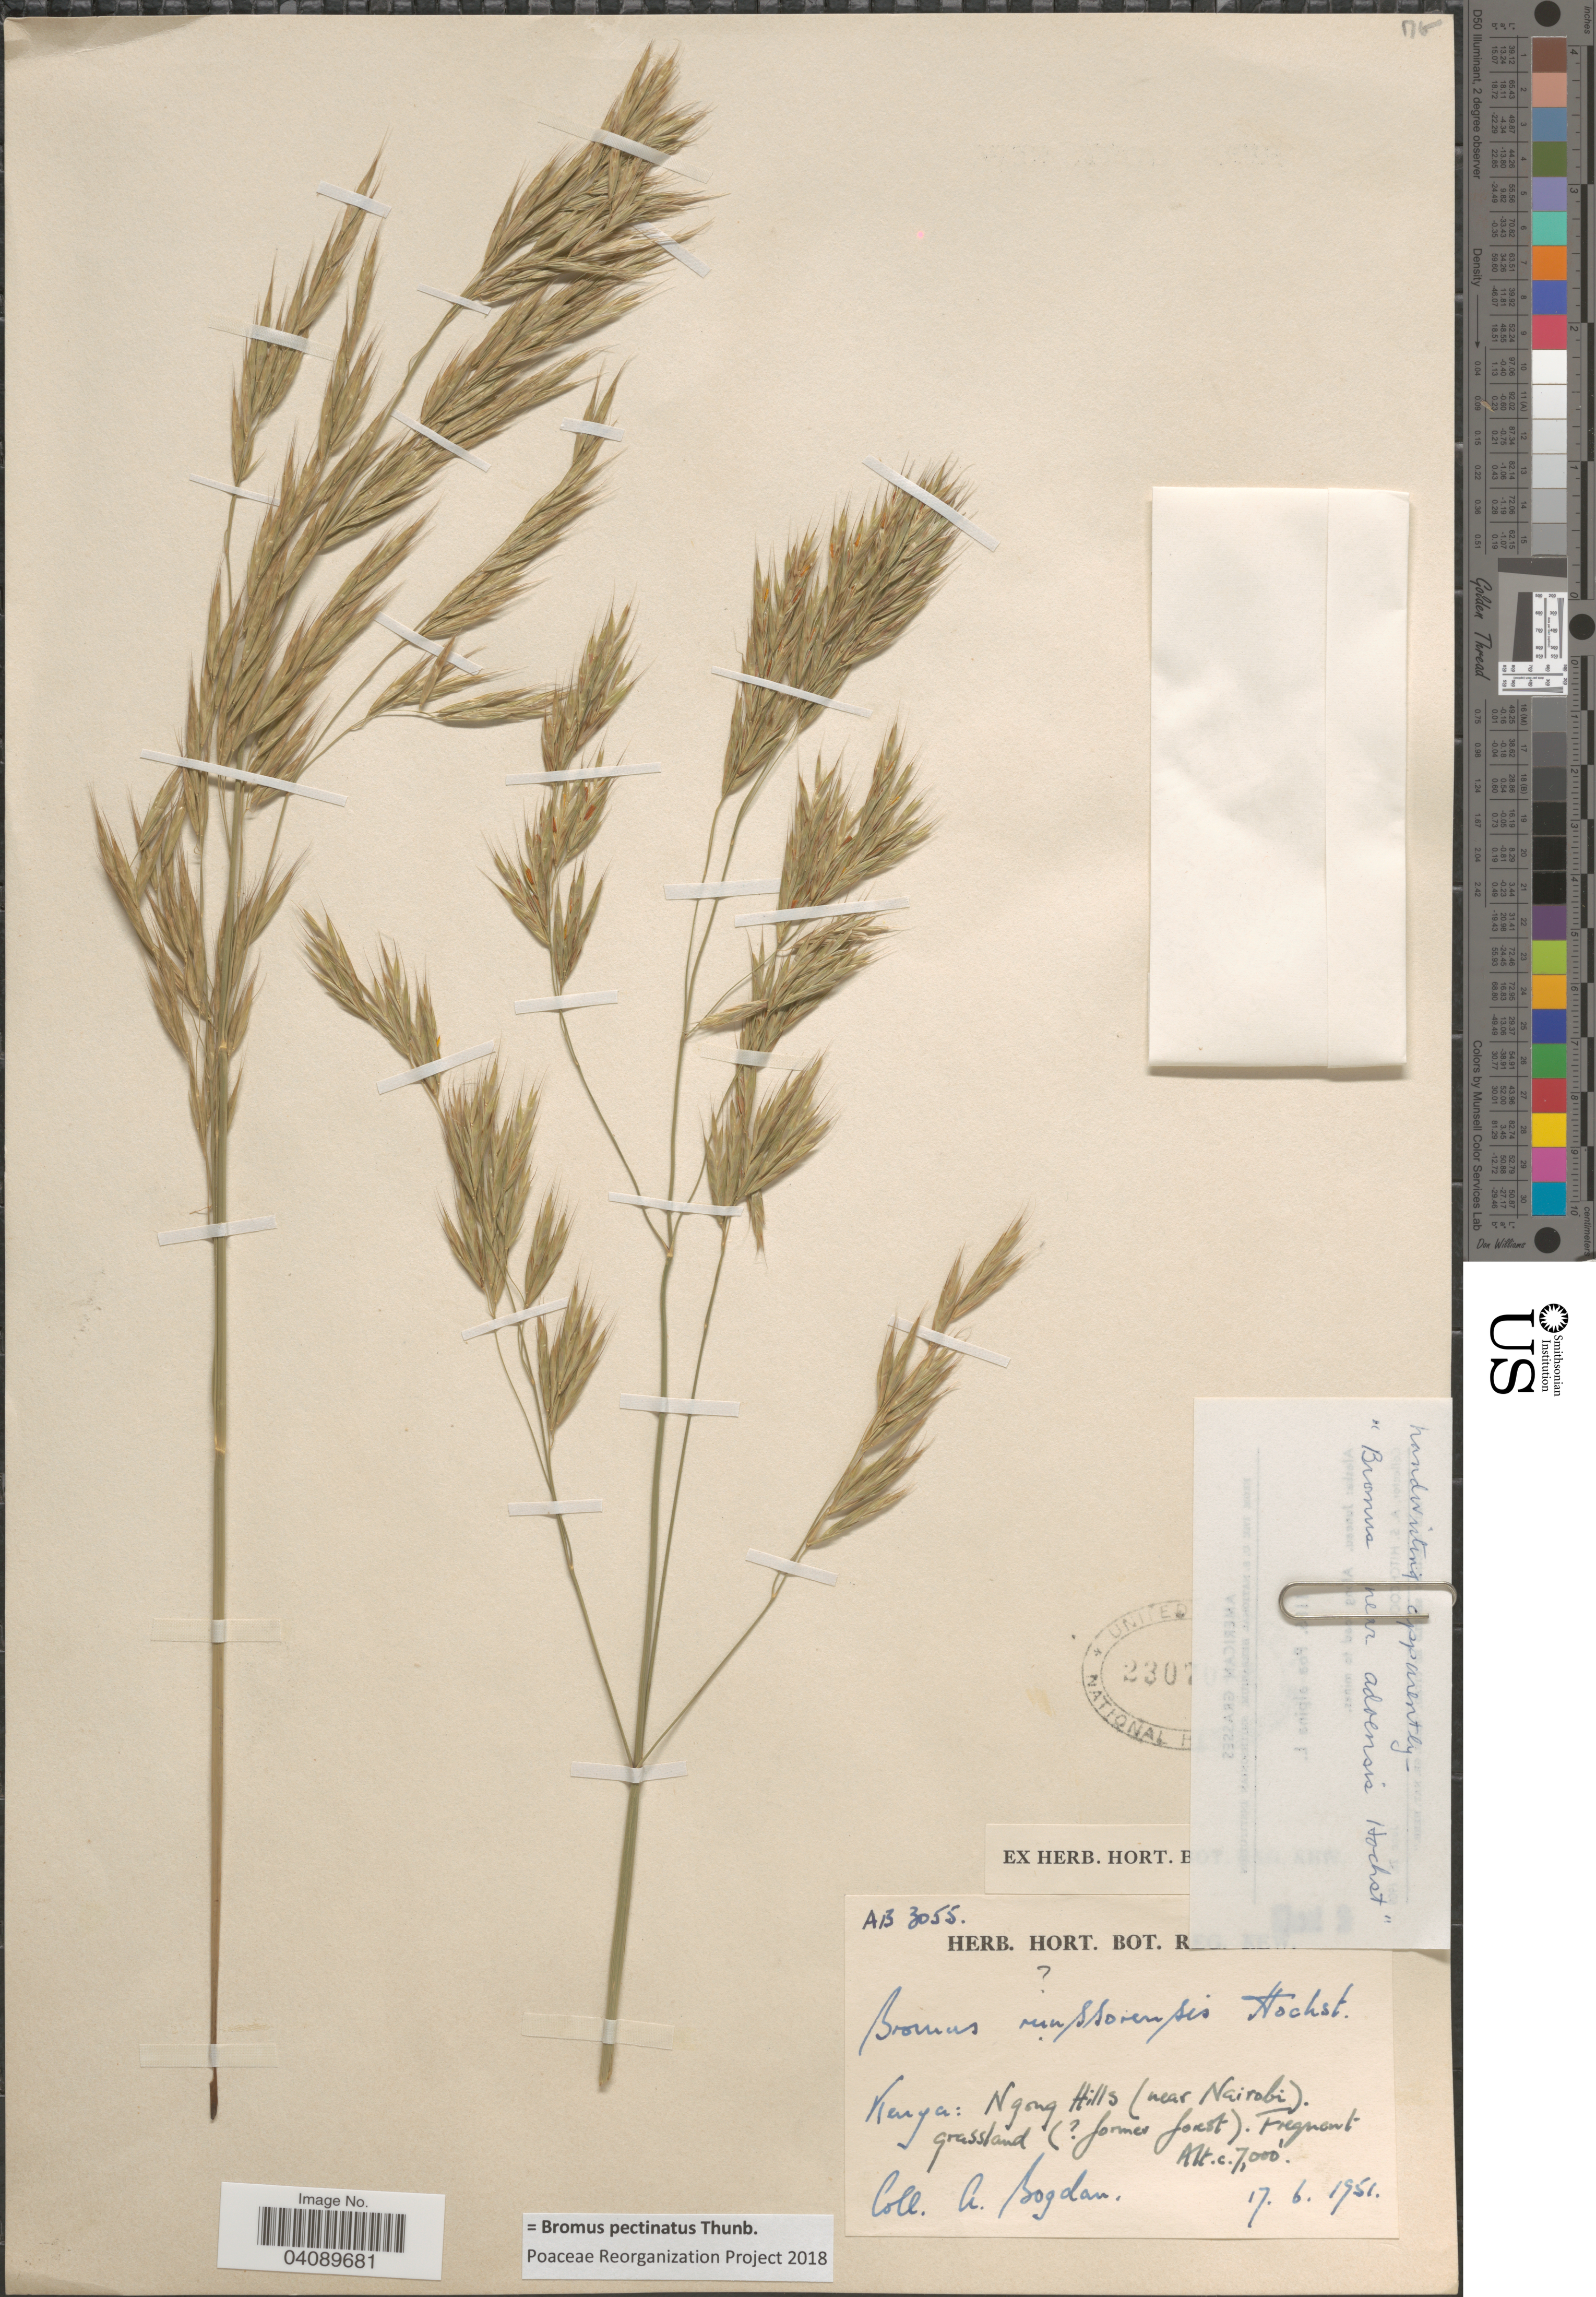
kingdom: Plantae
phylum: Tracheophyta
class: Liliopsida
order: Poales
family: Poaceae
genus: Bromus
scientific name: Bromus pectinatus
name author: Thunb.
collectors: A. Bogdan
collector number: AB3055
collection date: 1951-06-17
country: Kenya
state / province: Nairobi Area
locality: Ngonh Hills (near Nairobi).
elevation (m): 2134